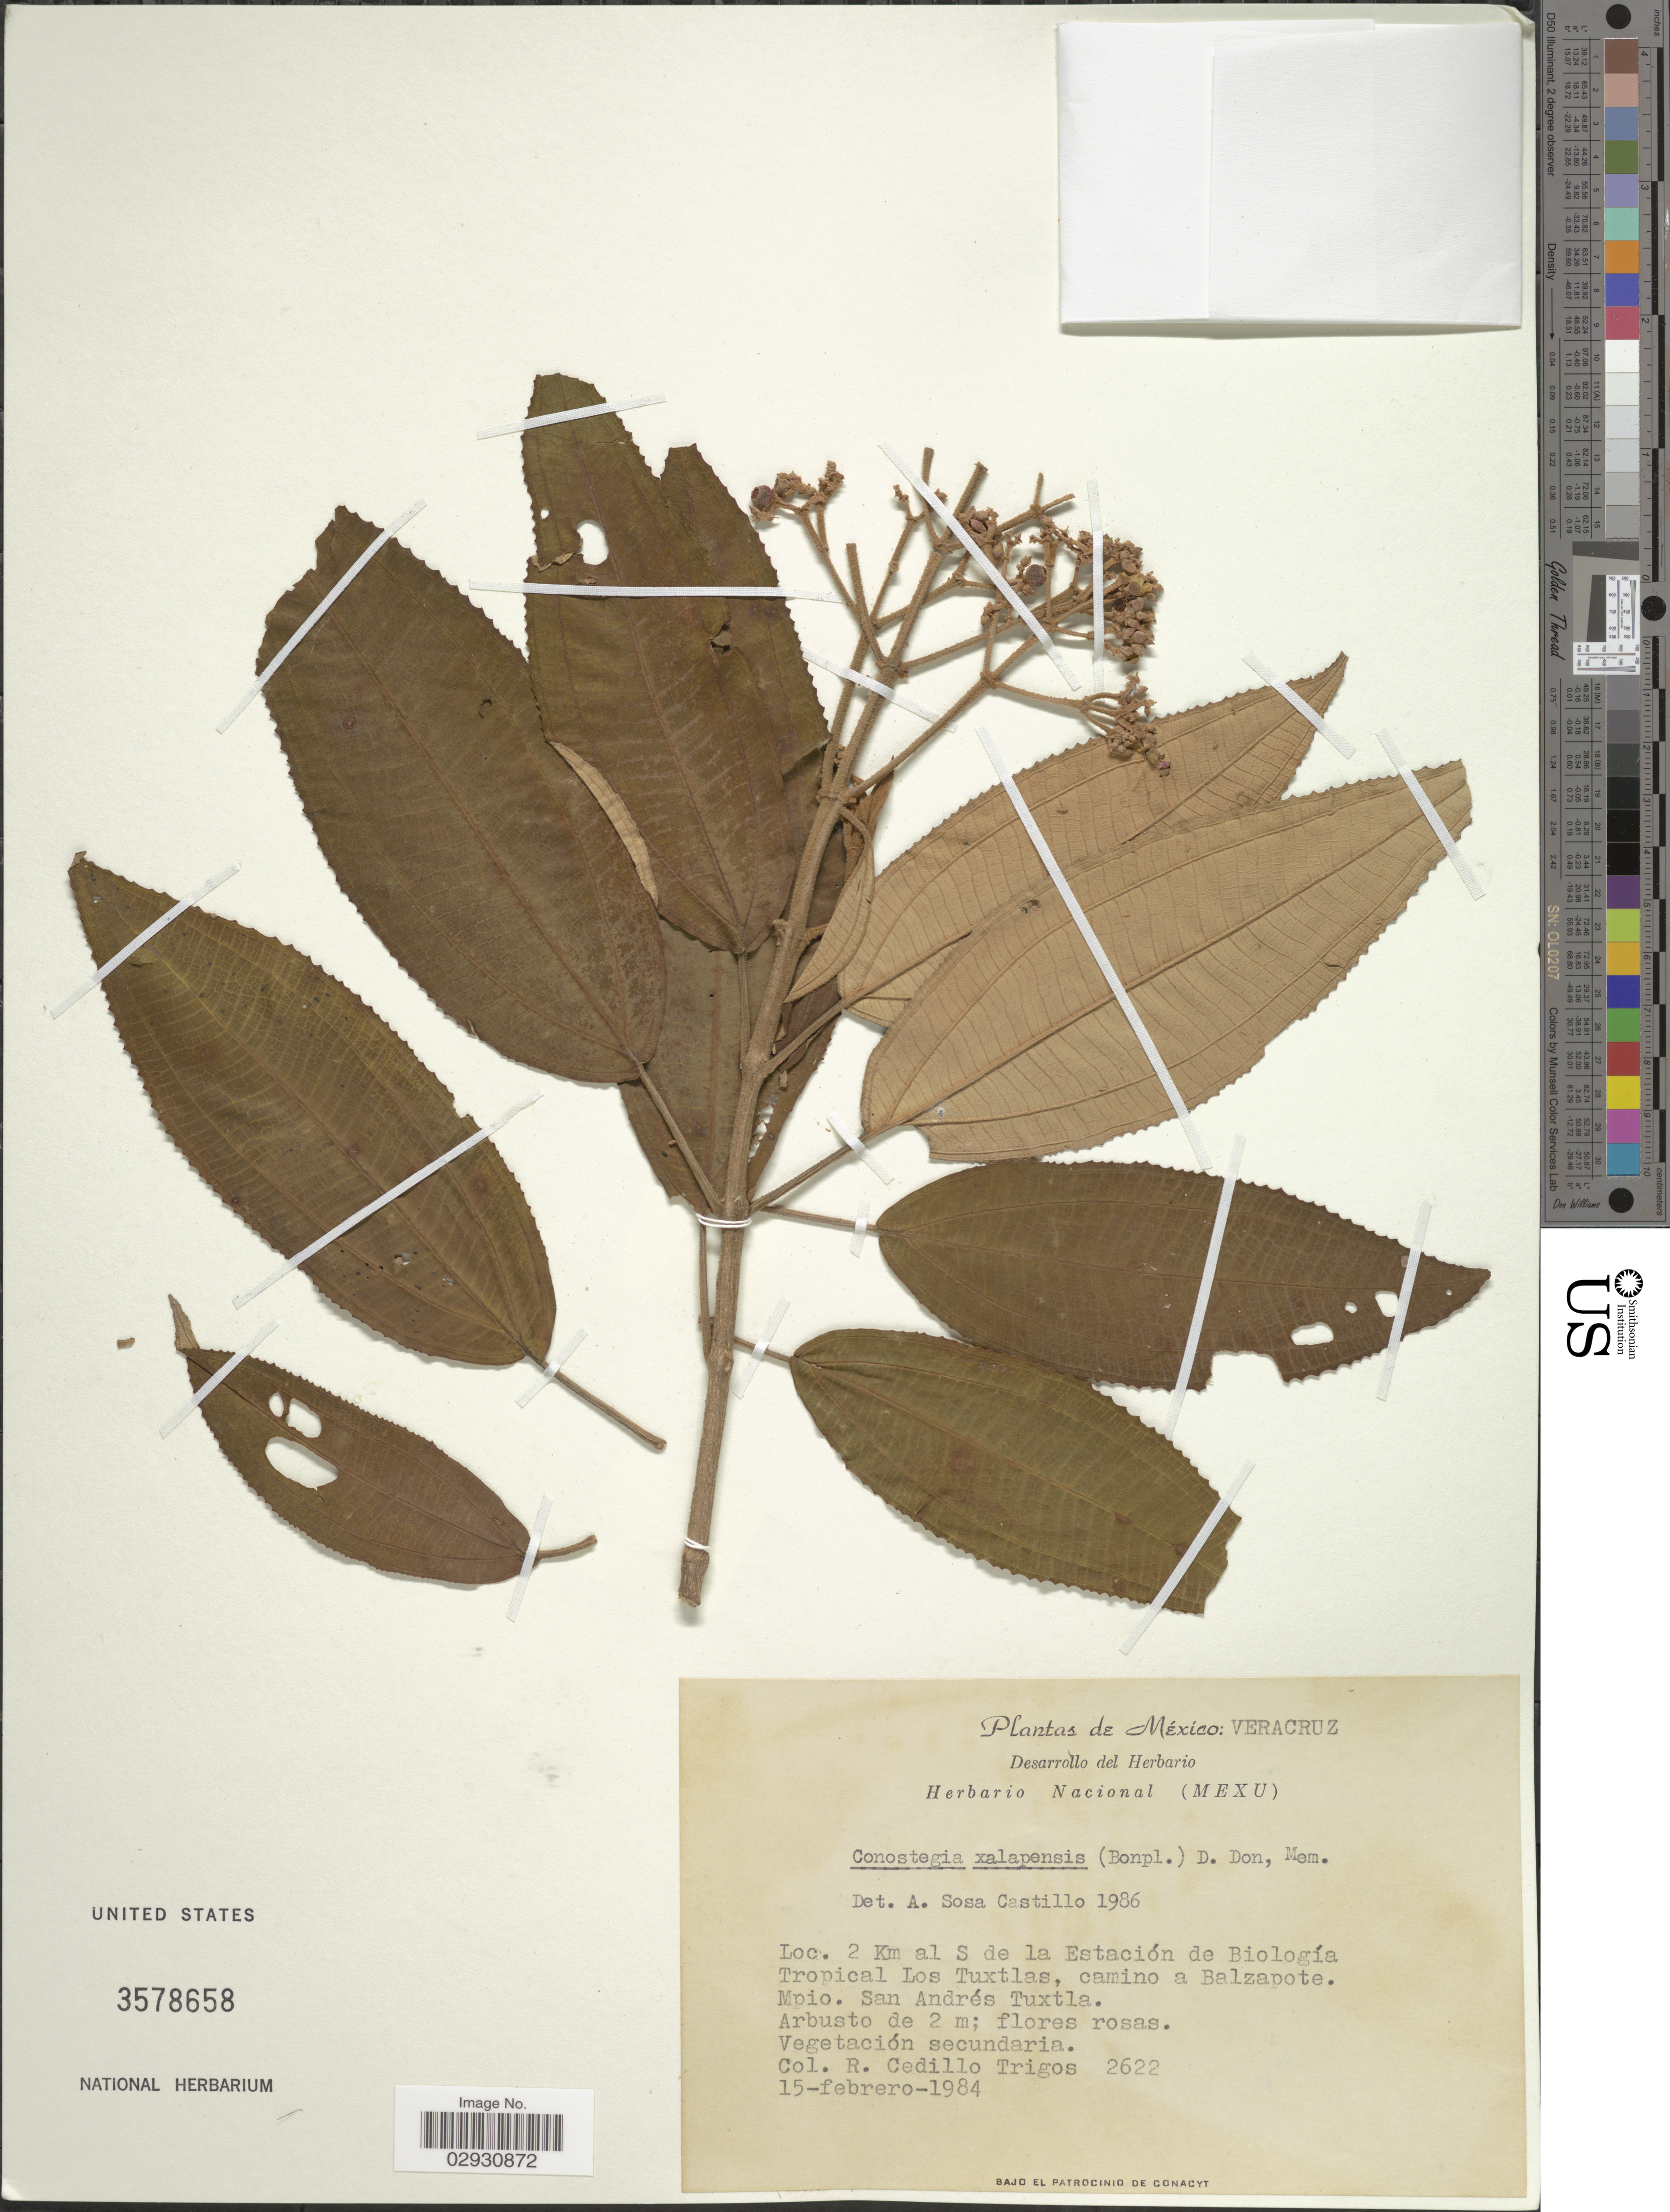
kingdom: Plantae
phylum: Tracheophyta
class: Magnoliopsida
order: Myrtales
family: Melastomataceae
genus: Conostegia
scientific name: Conostegia quadrangularis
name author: Schltdl. ex Steud.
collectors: R. CedilloT.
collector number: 2622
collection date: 1984-02-15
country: Mexico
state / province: Veracruz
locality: VeraCruz, 2 Km al S de la Estación de Biología, Tropical Los Tuxtla.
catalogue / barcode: US 3578658